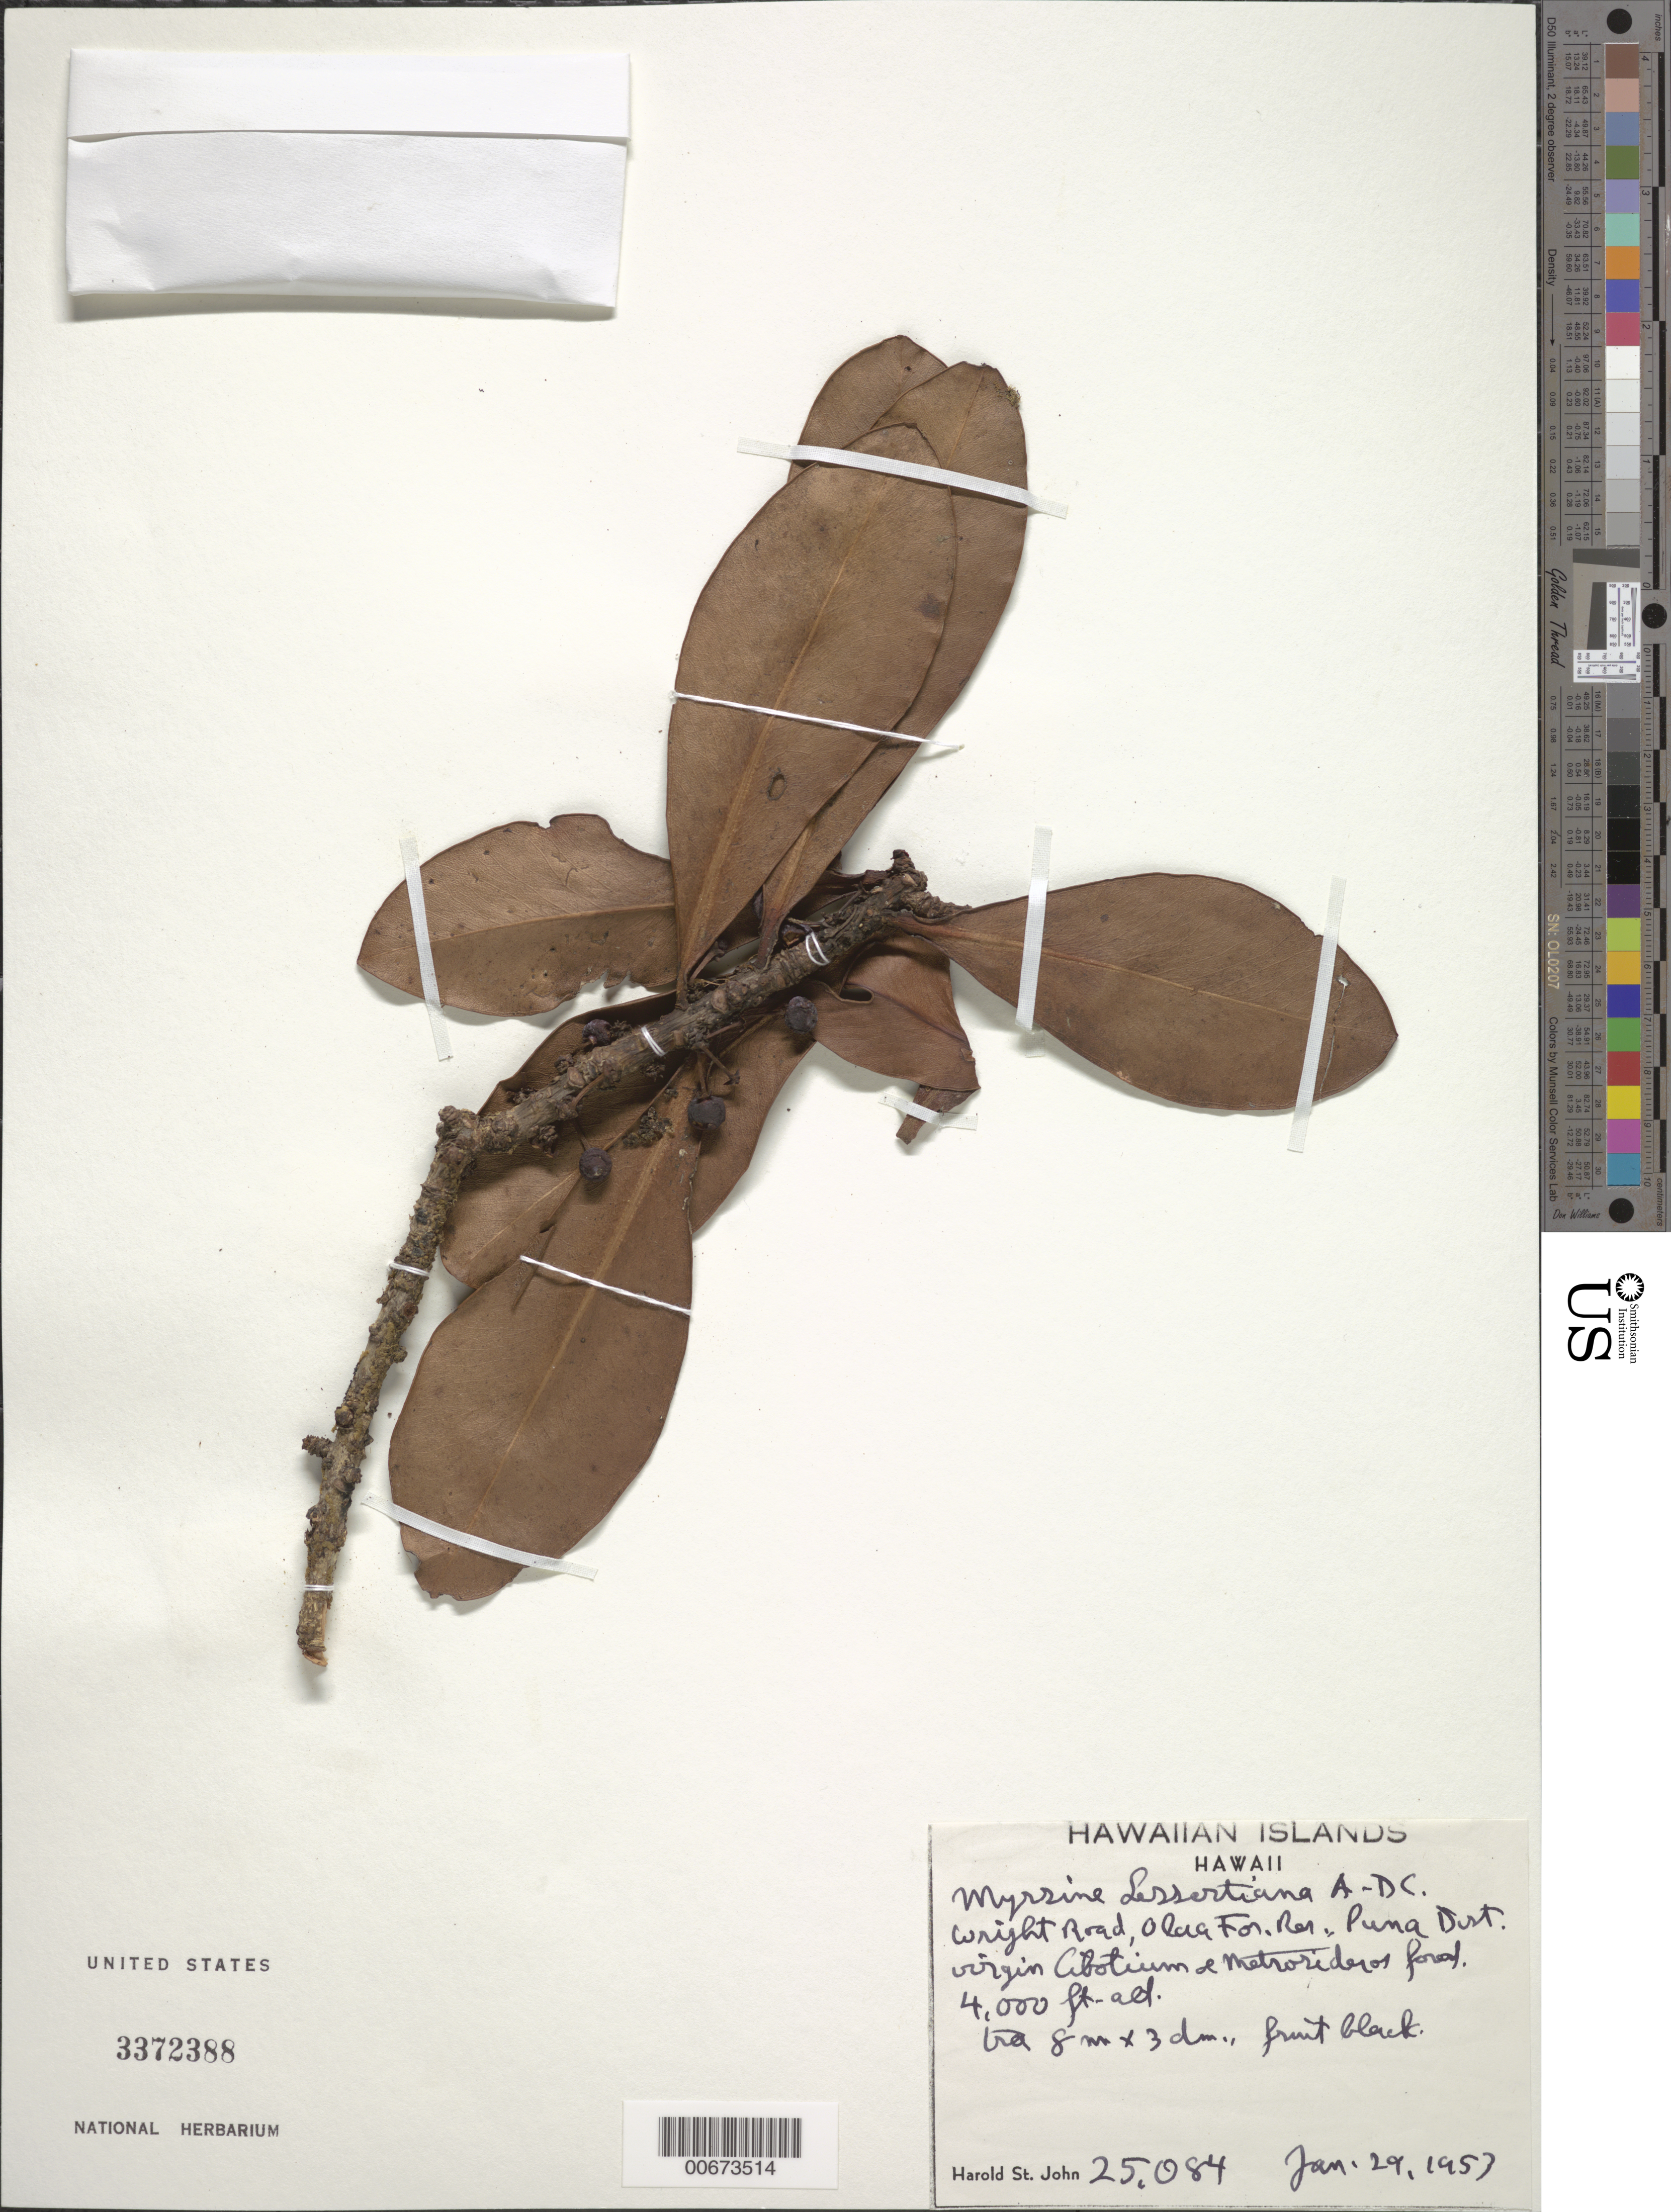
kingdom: Plantae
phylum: Tracheophyta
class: Magnoliopsida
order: Ericales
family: Primulaceae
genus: Myrsine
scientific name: Myrsine lessertiana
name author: A. DC.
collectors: H. St. John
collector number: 25084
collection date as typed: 29 Jan 1953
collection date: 1953-01-29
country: United States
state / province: Hawaii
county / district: Hawaii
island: Hawaii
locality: Wright Road, Ola'a forest reservation, Puna District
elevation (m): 1219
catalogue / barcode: US 3372388